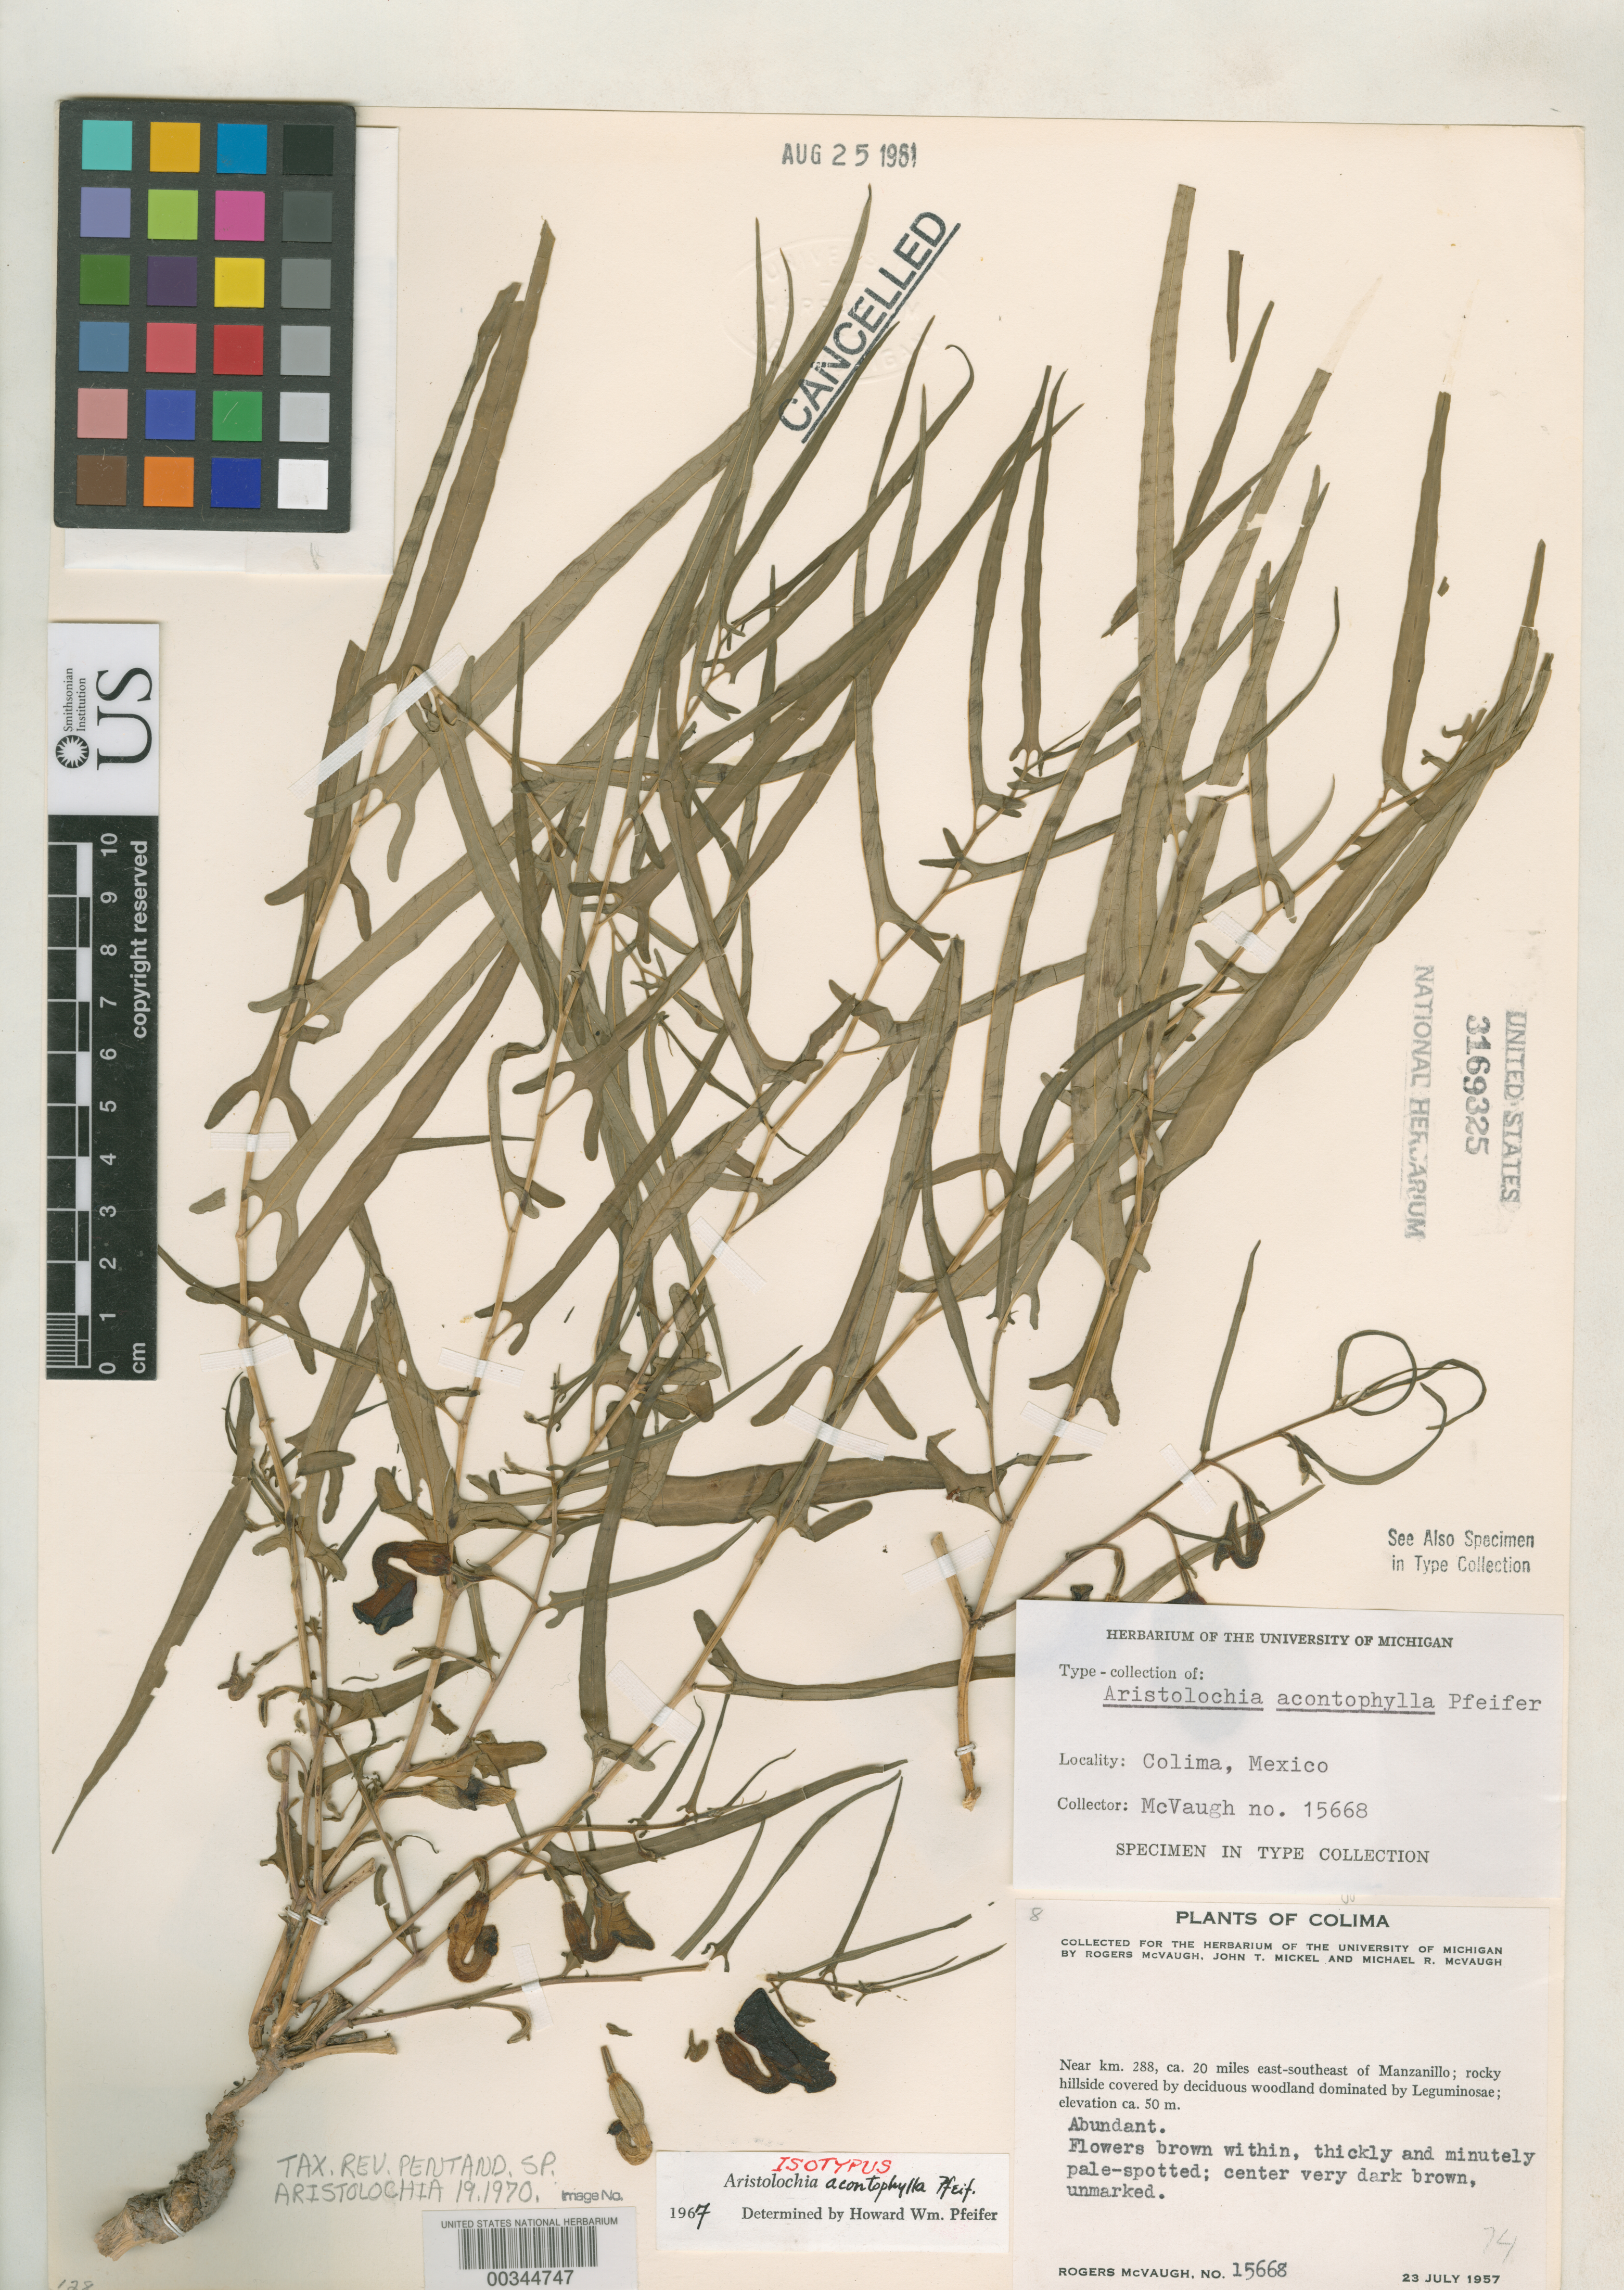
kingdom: Plantae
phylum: Tracheophyta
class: Magnoliopsida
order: Piperales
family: Aristolochiaceae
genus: Aristolochia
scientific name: Aristolochia acontophylla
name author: Pfeifer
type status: Isotype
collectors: R. McVaugh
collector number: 15668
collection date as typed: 23 Jul 1957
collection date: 1957-07-23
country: Mexico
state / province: Colima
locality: Near km 288, ca. 20 mi ESE of Manzanillo.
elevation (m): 50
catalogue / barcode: US 3169325